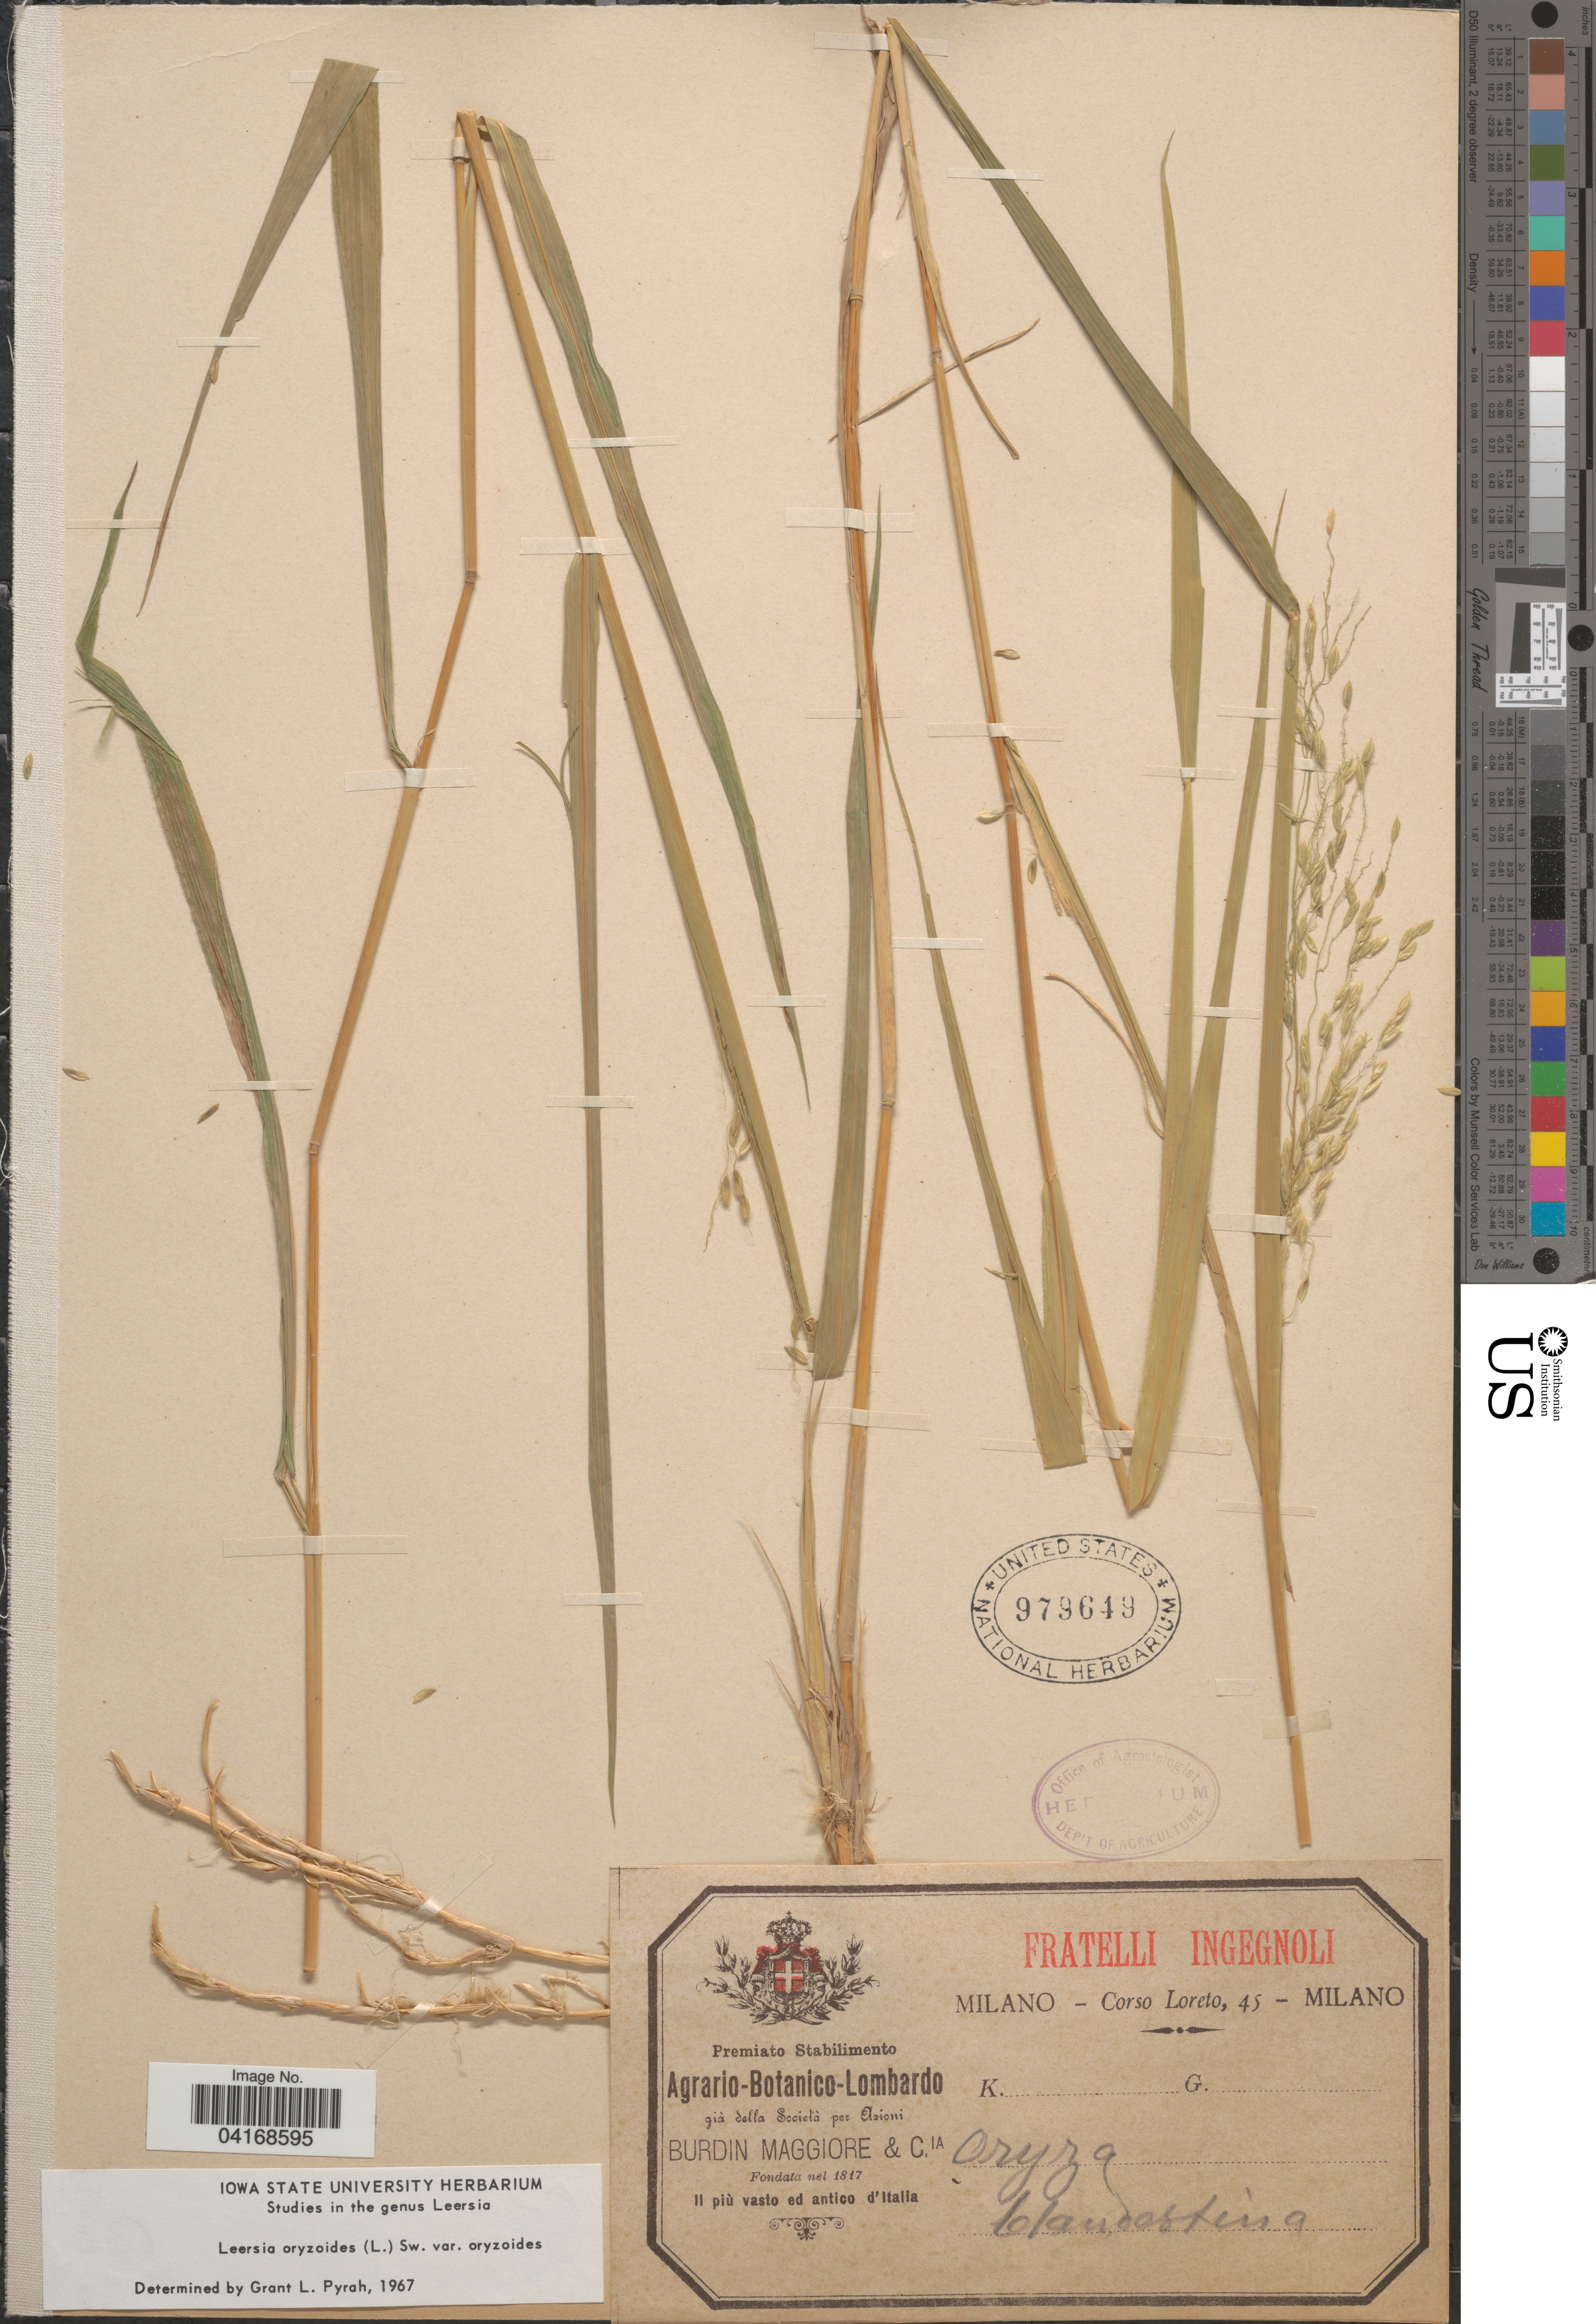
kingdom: Plantae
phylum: Tracheophyta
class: Liliopsida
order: Poales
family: Poaceae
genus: Leersia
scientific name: Leersia oryzoides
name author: (L.) Sw.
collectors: Loreto, C.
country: Italy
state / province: Lombardy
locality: Milano.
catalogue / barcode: US 979649